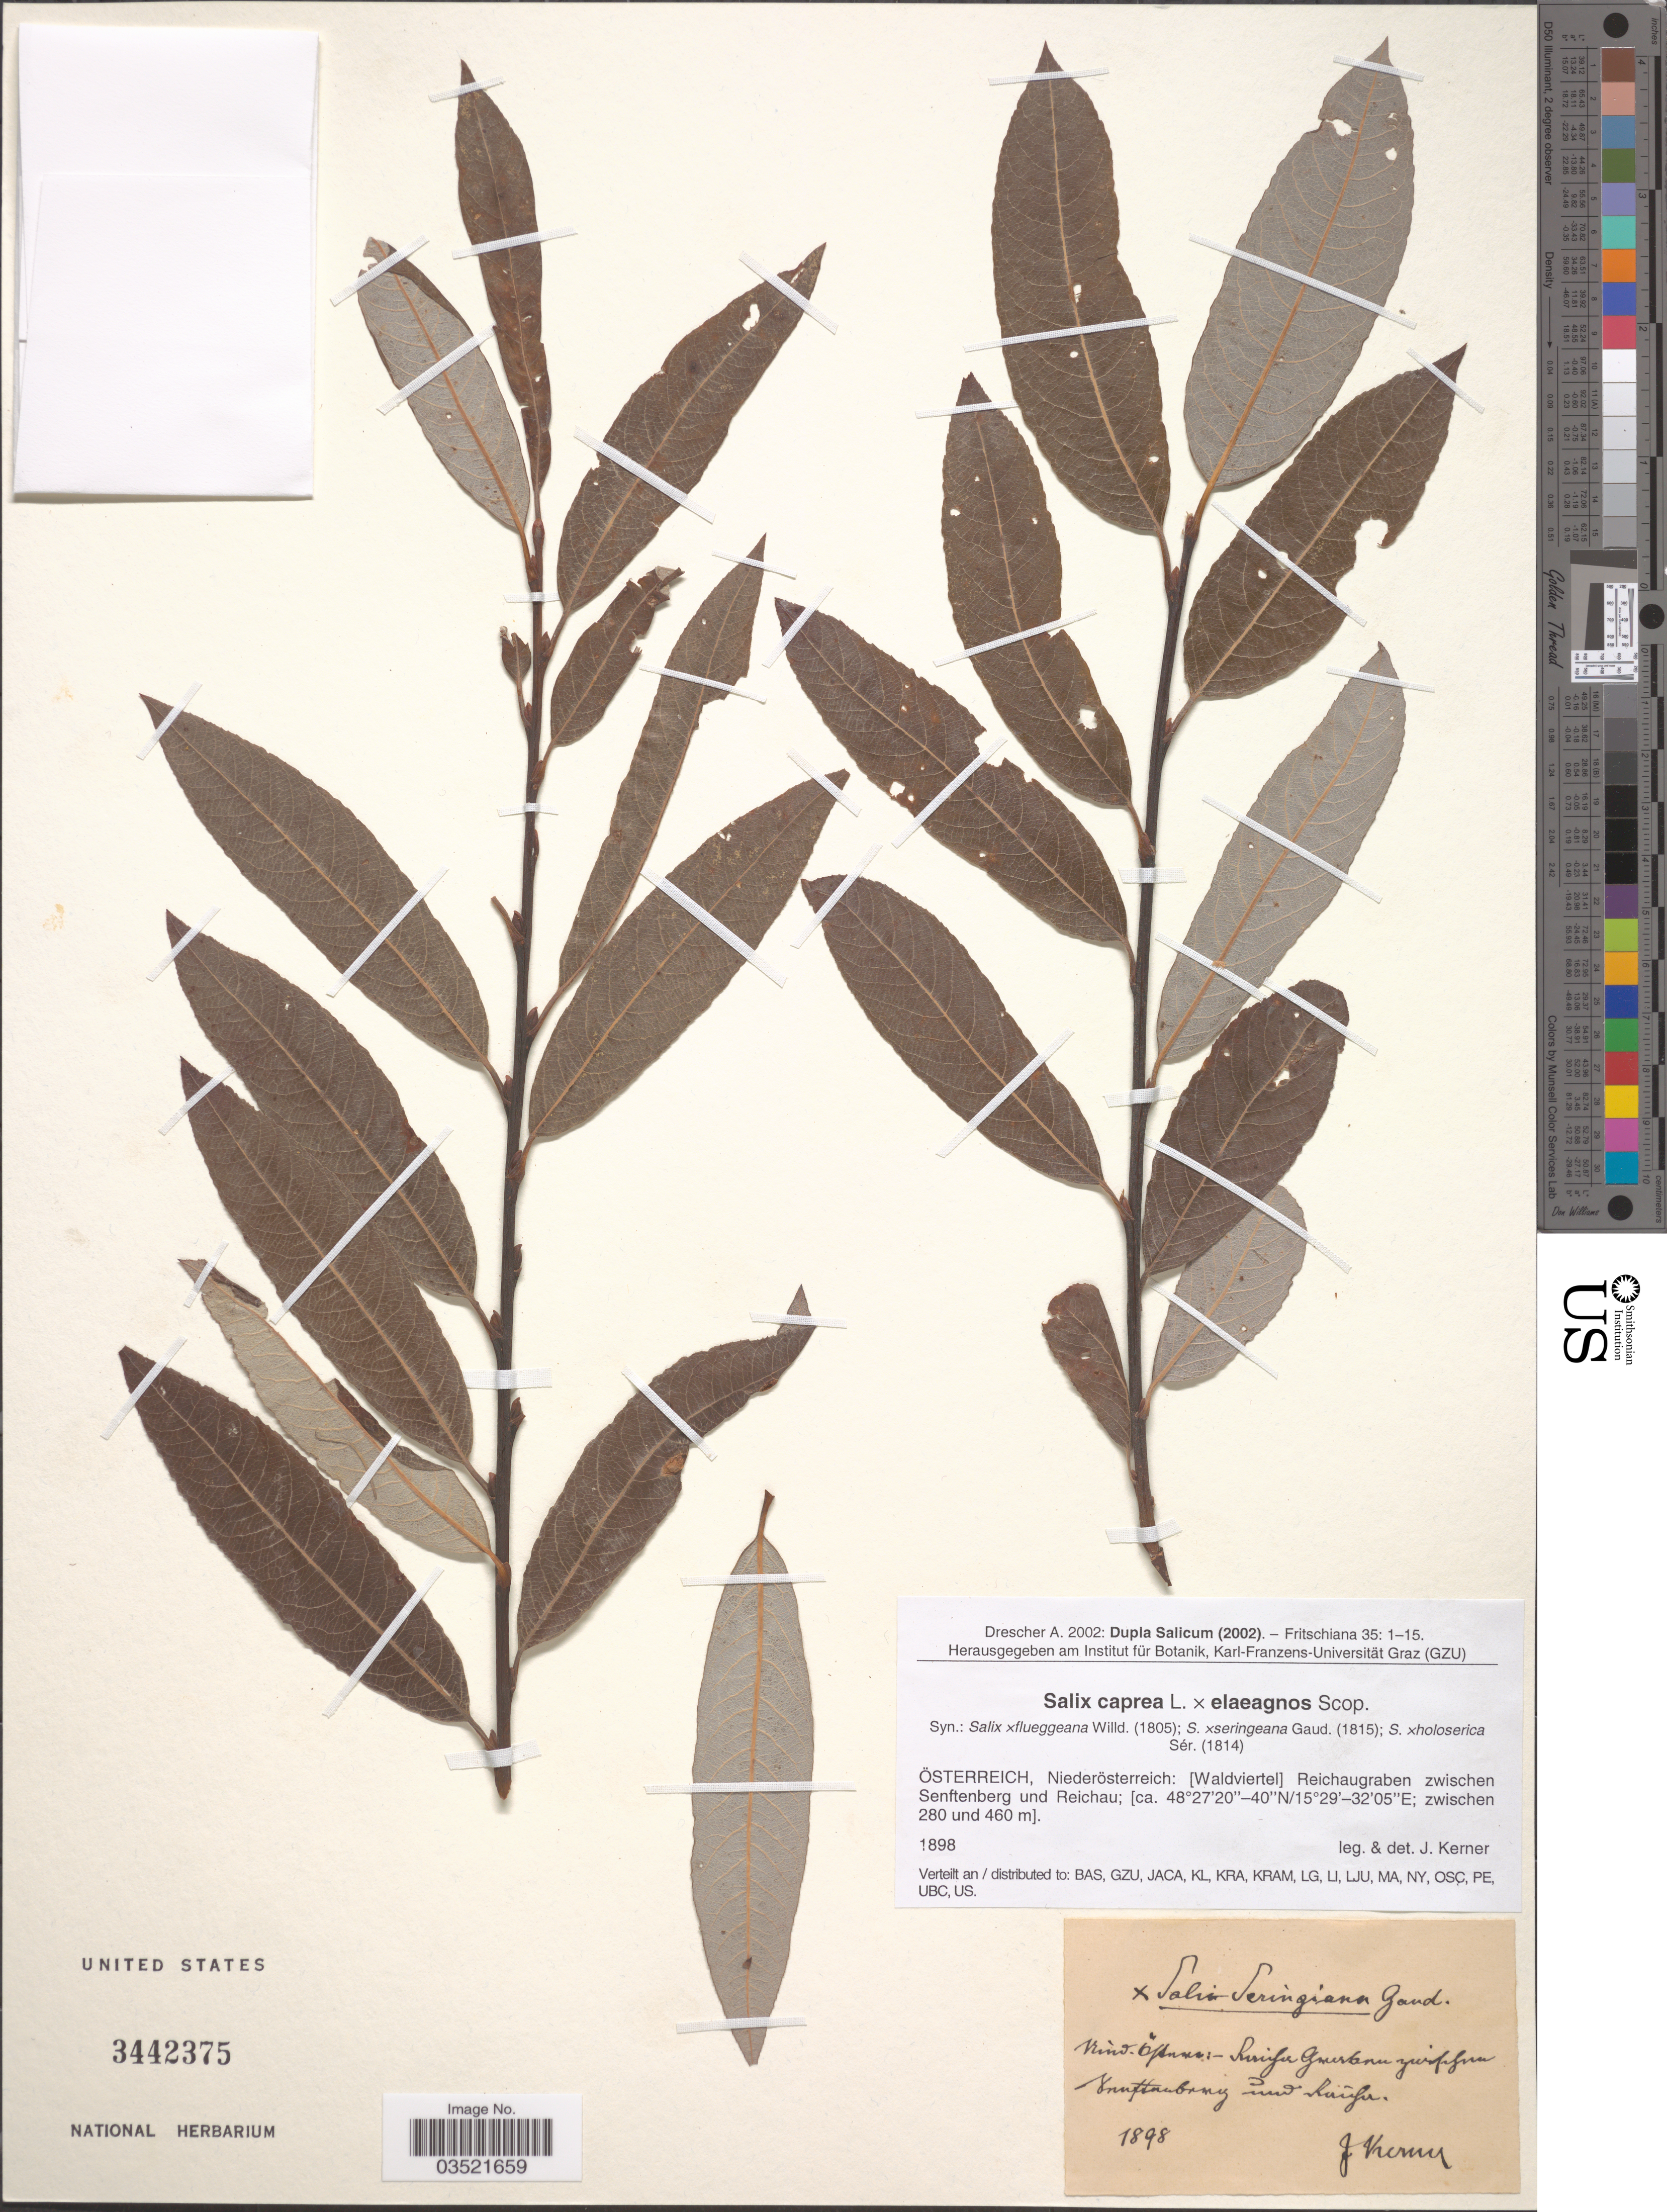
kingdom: Plantae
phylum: Tracheophyta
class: Magnoliopsida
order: Malpighiales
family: Salicaceae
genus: Salix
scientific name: Salix caprea x S. eleagnos Scop.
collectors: J. Kerner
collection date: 1898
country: Austria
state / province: Niederosterreich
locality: Österreich: [Waldviertel] Reichaugraben zwischen Senftenberg und Reichau.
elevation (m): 280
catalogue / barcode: US 3442375